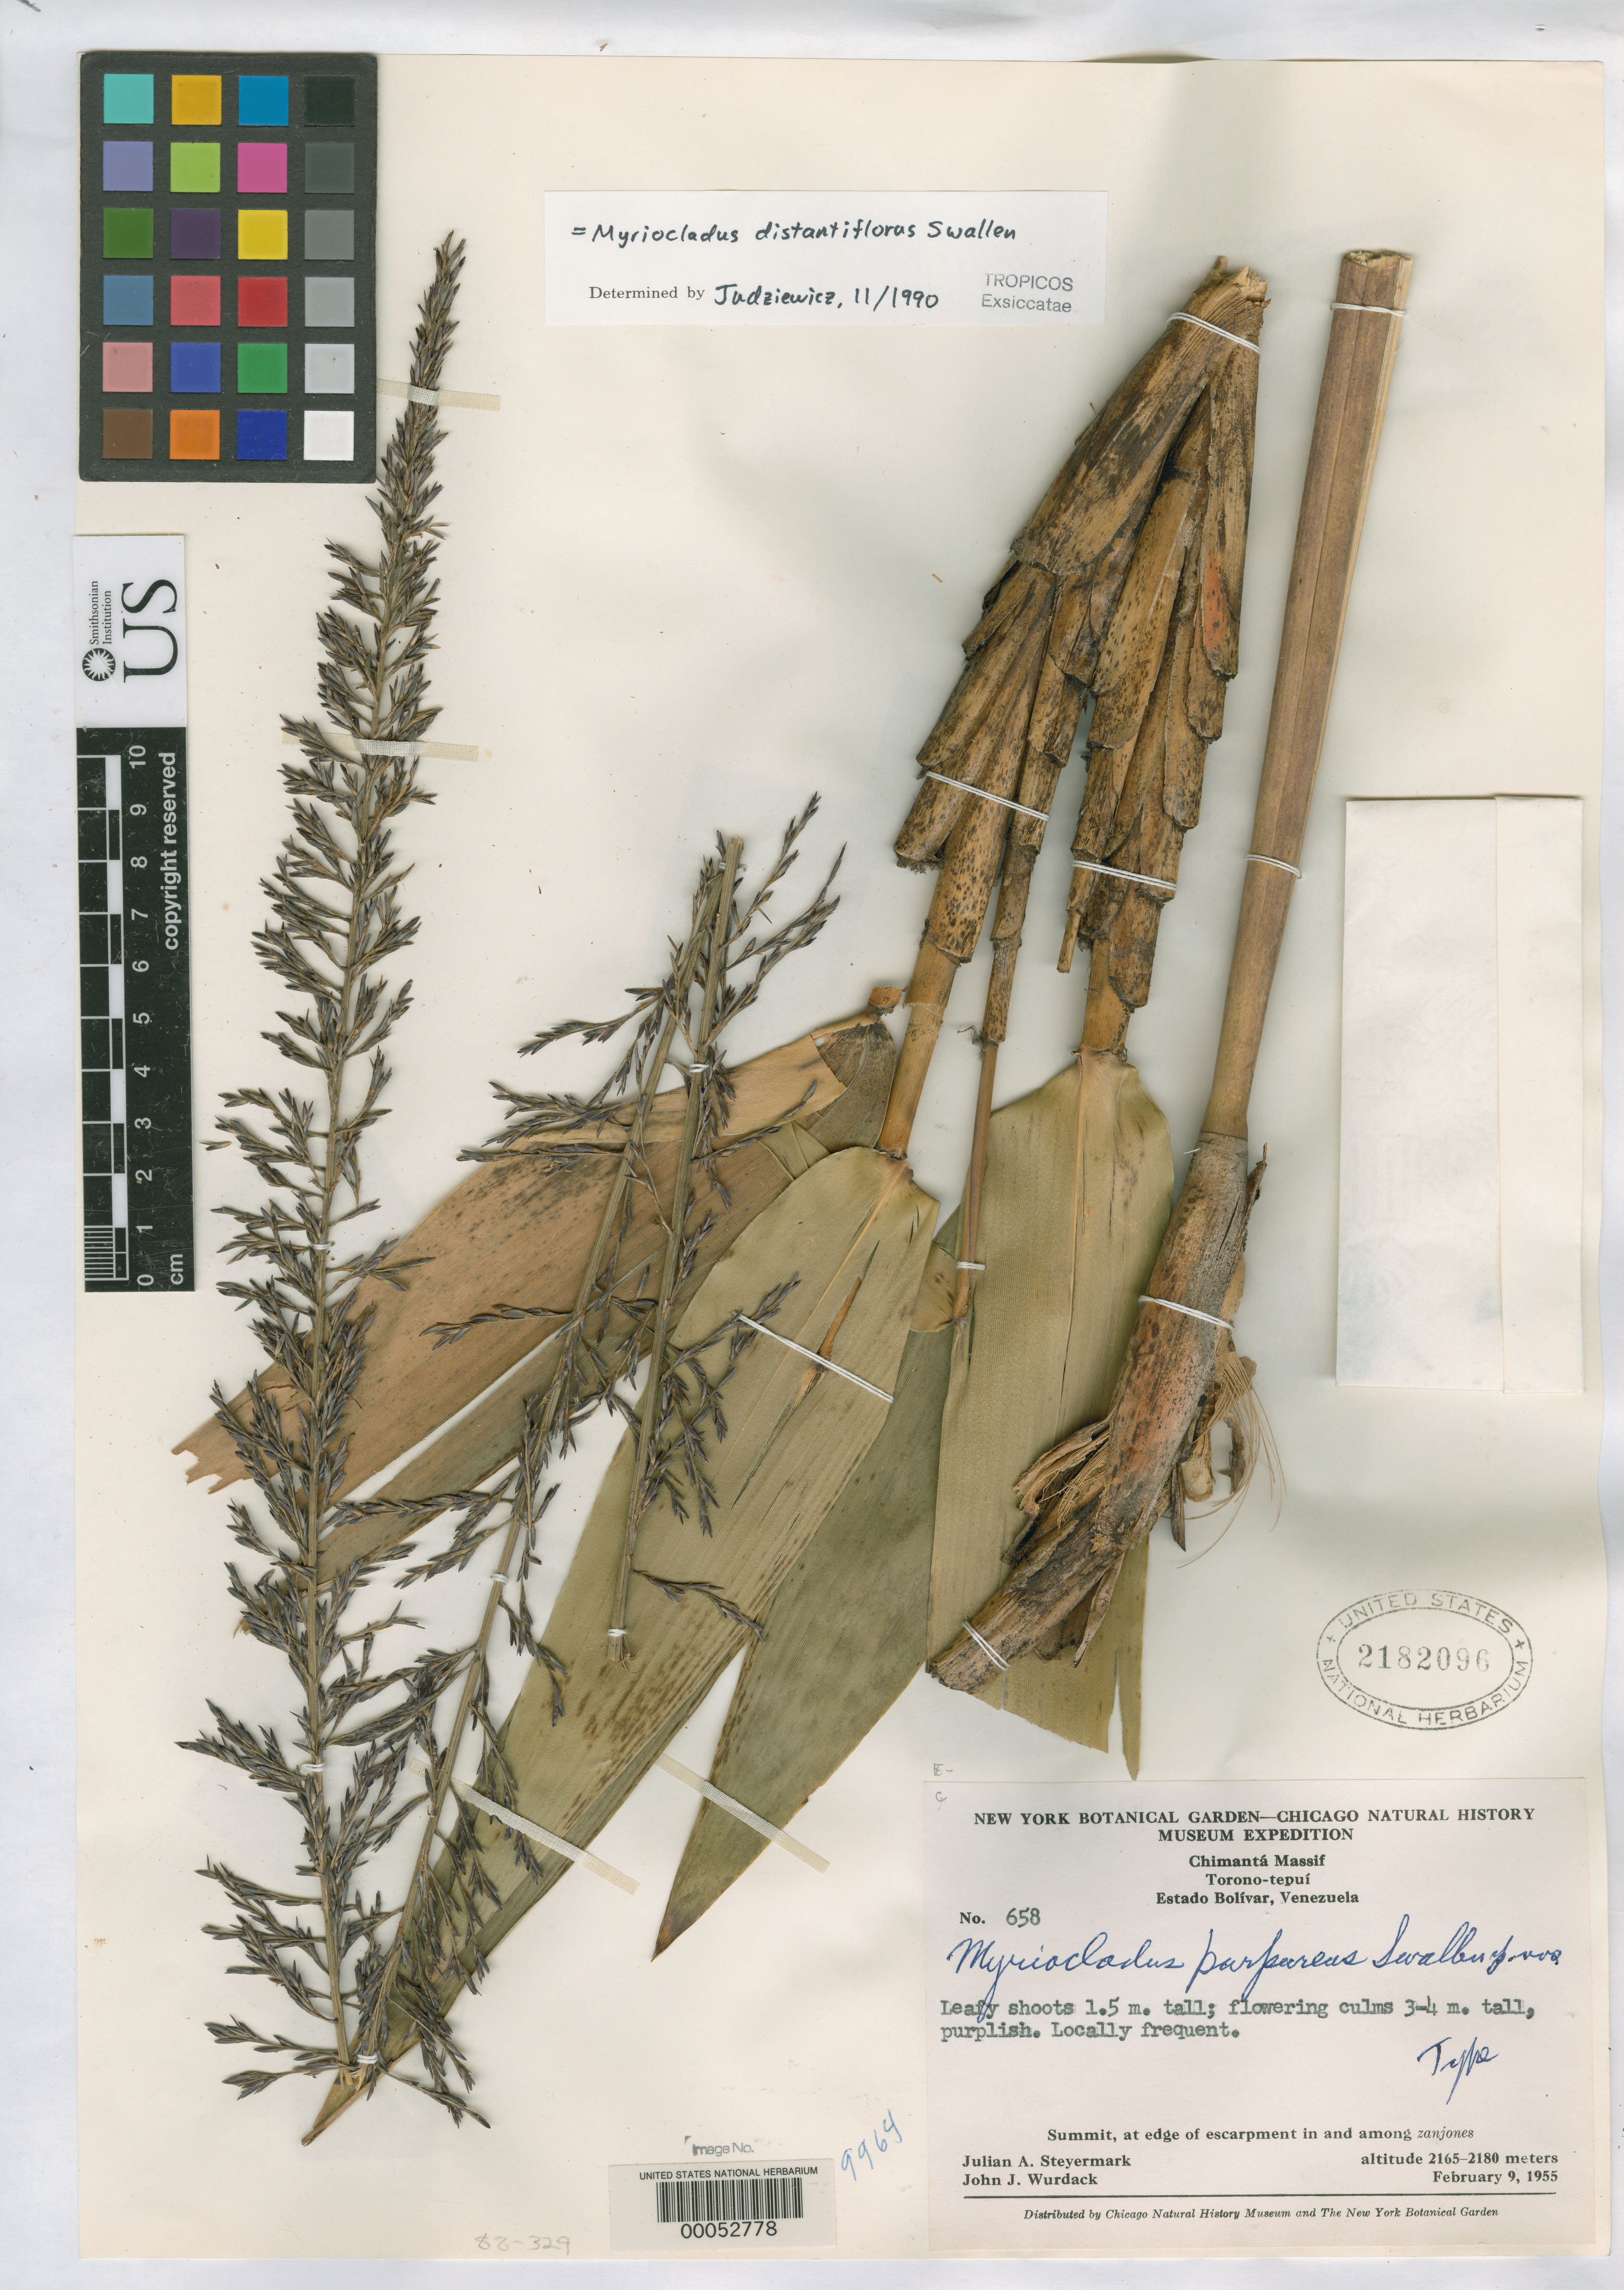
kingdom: Plantae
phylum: Tracheophyta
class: Liliopsida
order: Poales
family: Poaceae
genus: Myriocladus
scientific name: Myriocladus purpureus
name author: Swallen in Maguire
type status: Holotype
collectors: J. Steyermark & J. J. Wurdack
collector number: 658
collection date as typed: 09 Feb 1955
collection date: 1955-02-09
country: Venezuela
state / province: Bolivar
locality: Chimanta Massif, Torono-tepui.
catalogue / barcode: US 2182096